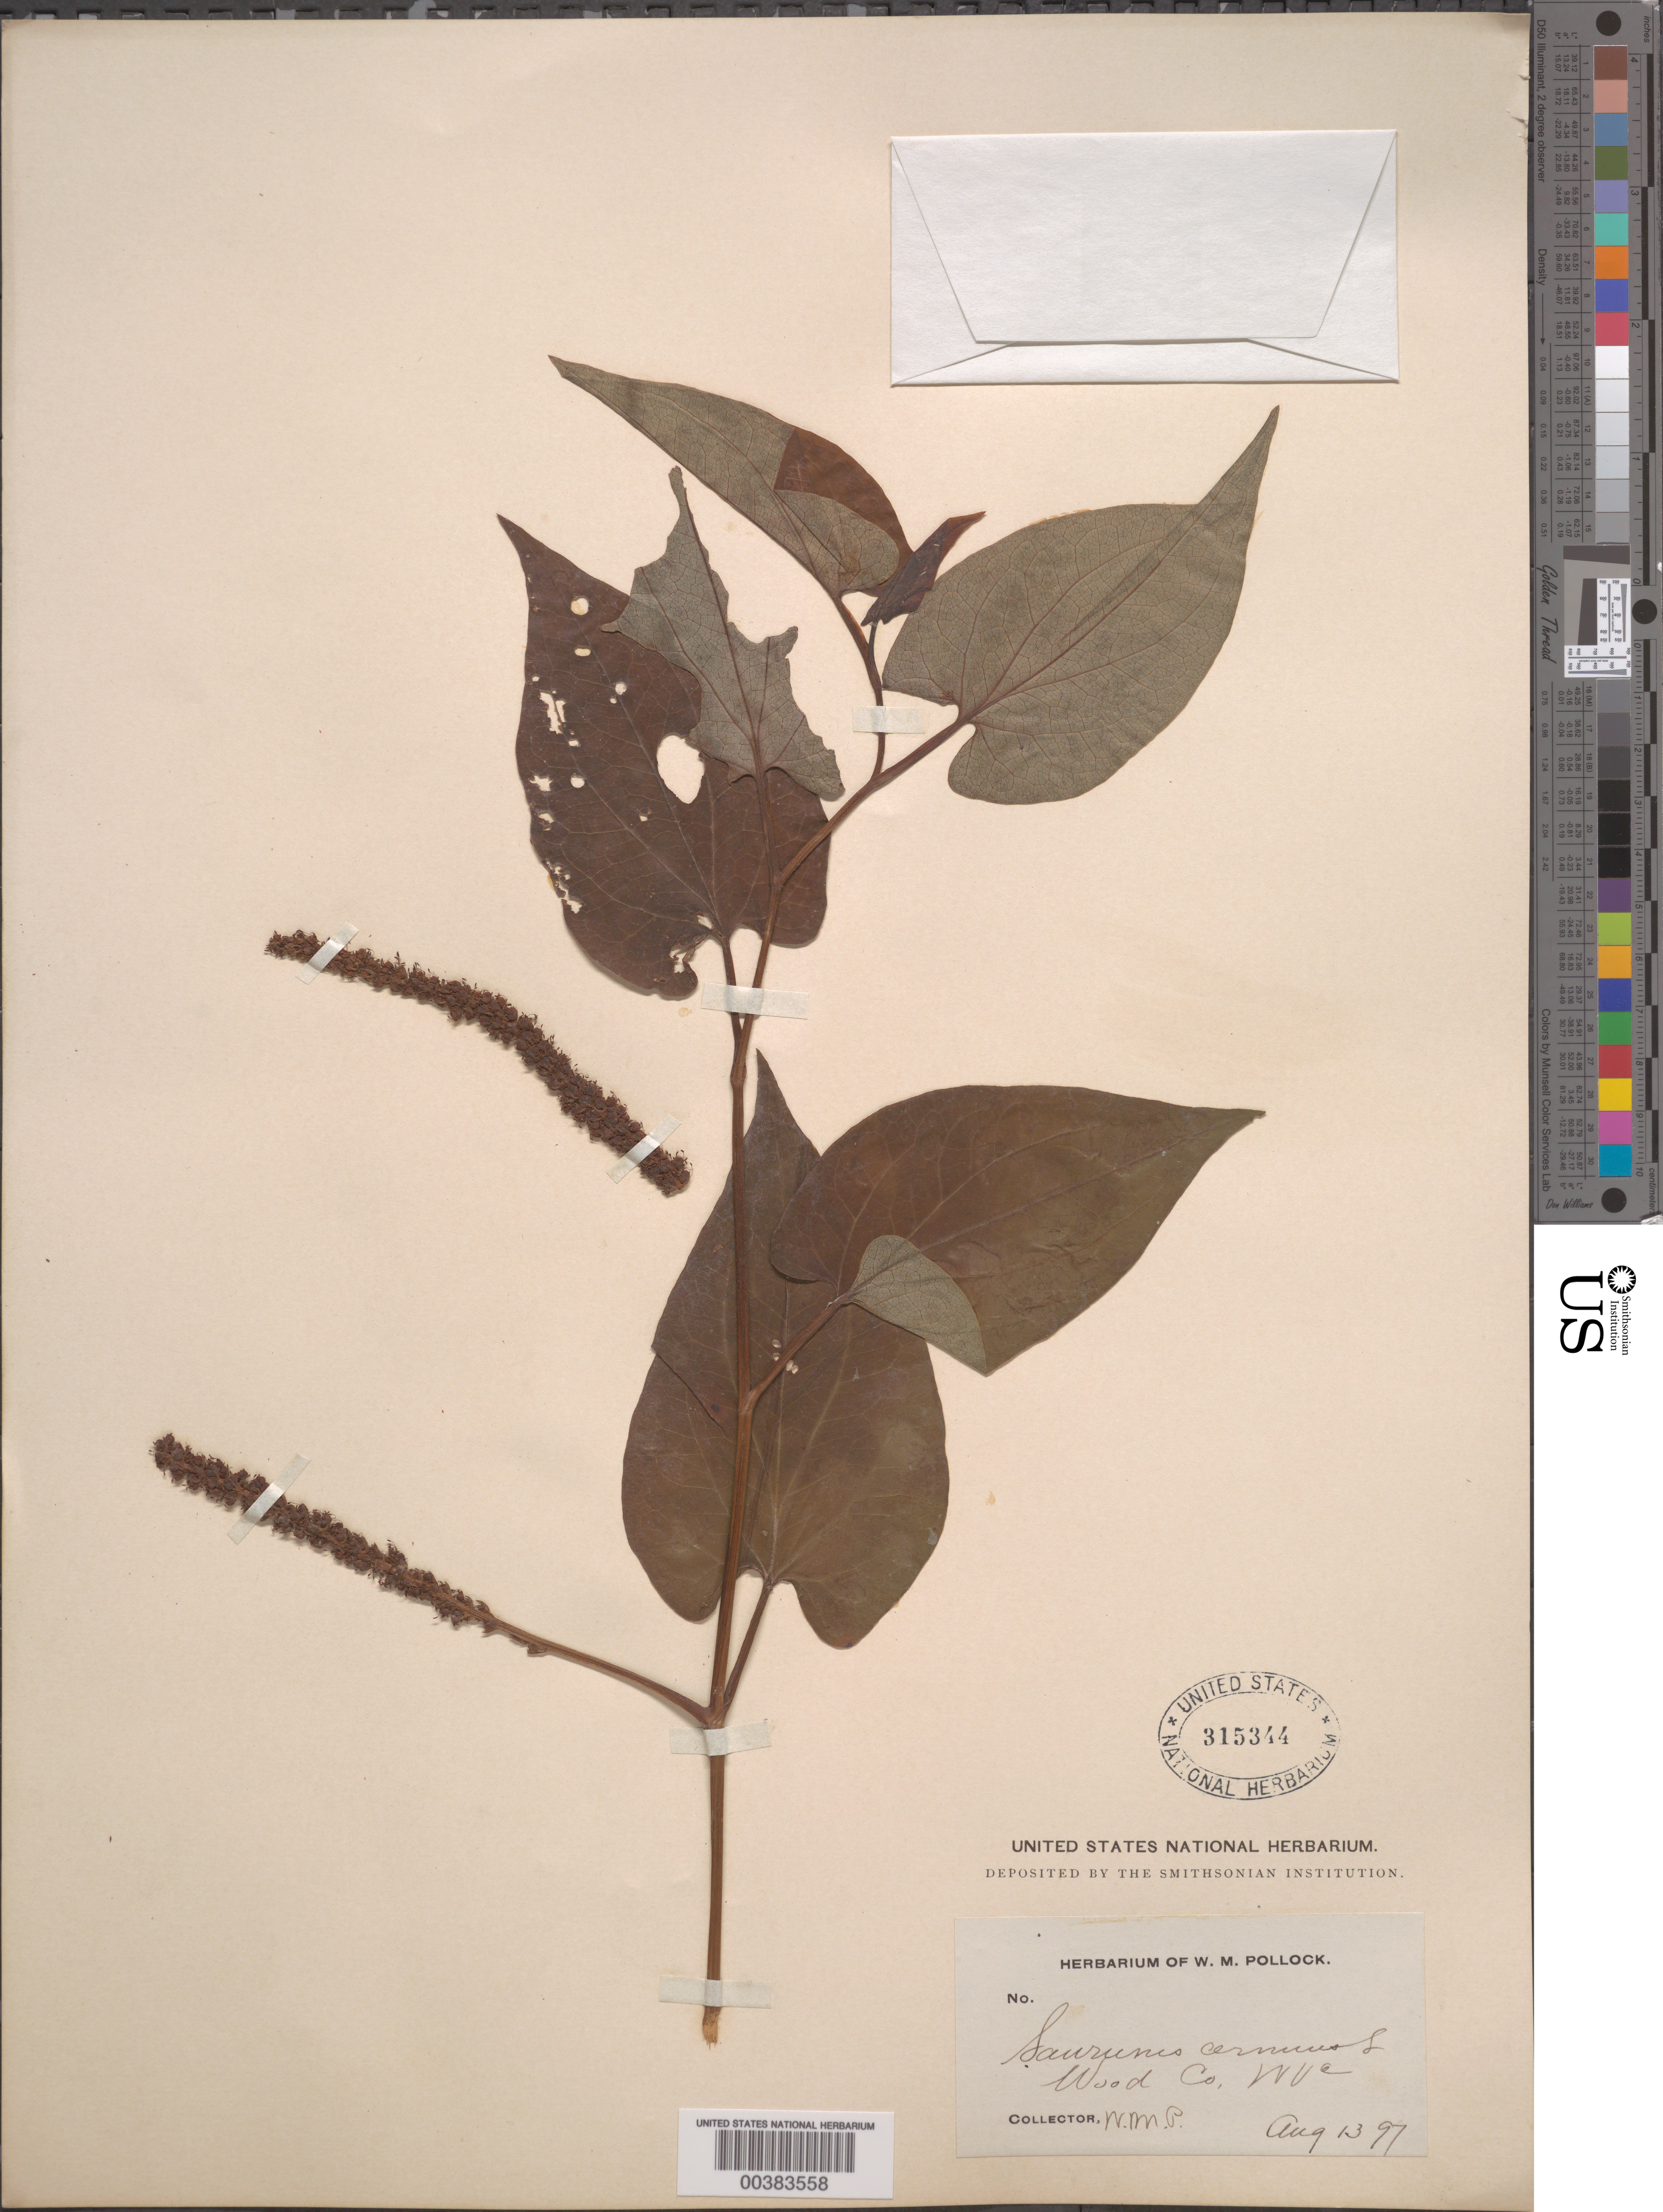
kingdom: Plantae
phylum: Tracheophyta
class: Magnoliopsida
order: Piperales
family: Saururaceae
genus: Saururus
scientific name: Saururus cernuus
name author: L.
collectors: W. Pollack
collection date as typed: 13 Aug 1897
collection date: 1897-08-13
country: United States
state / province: West Virginia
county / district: Wood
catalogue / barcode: US 315344